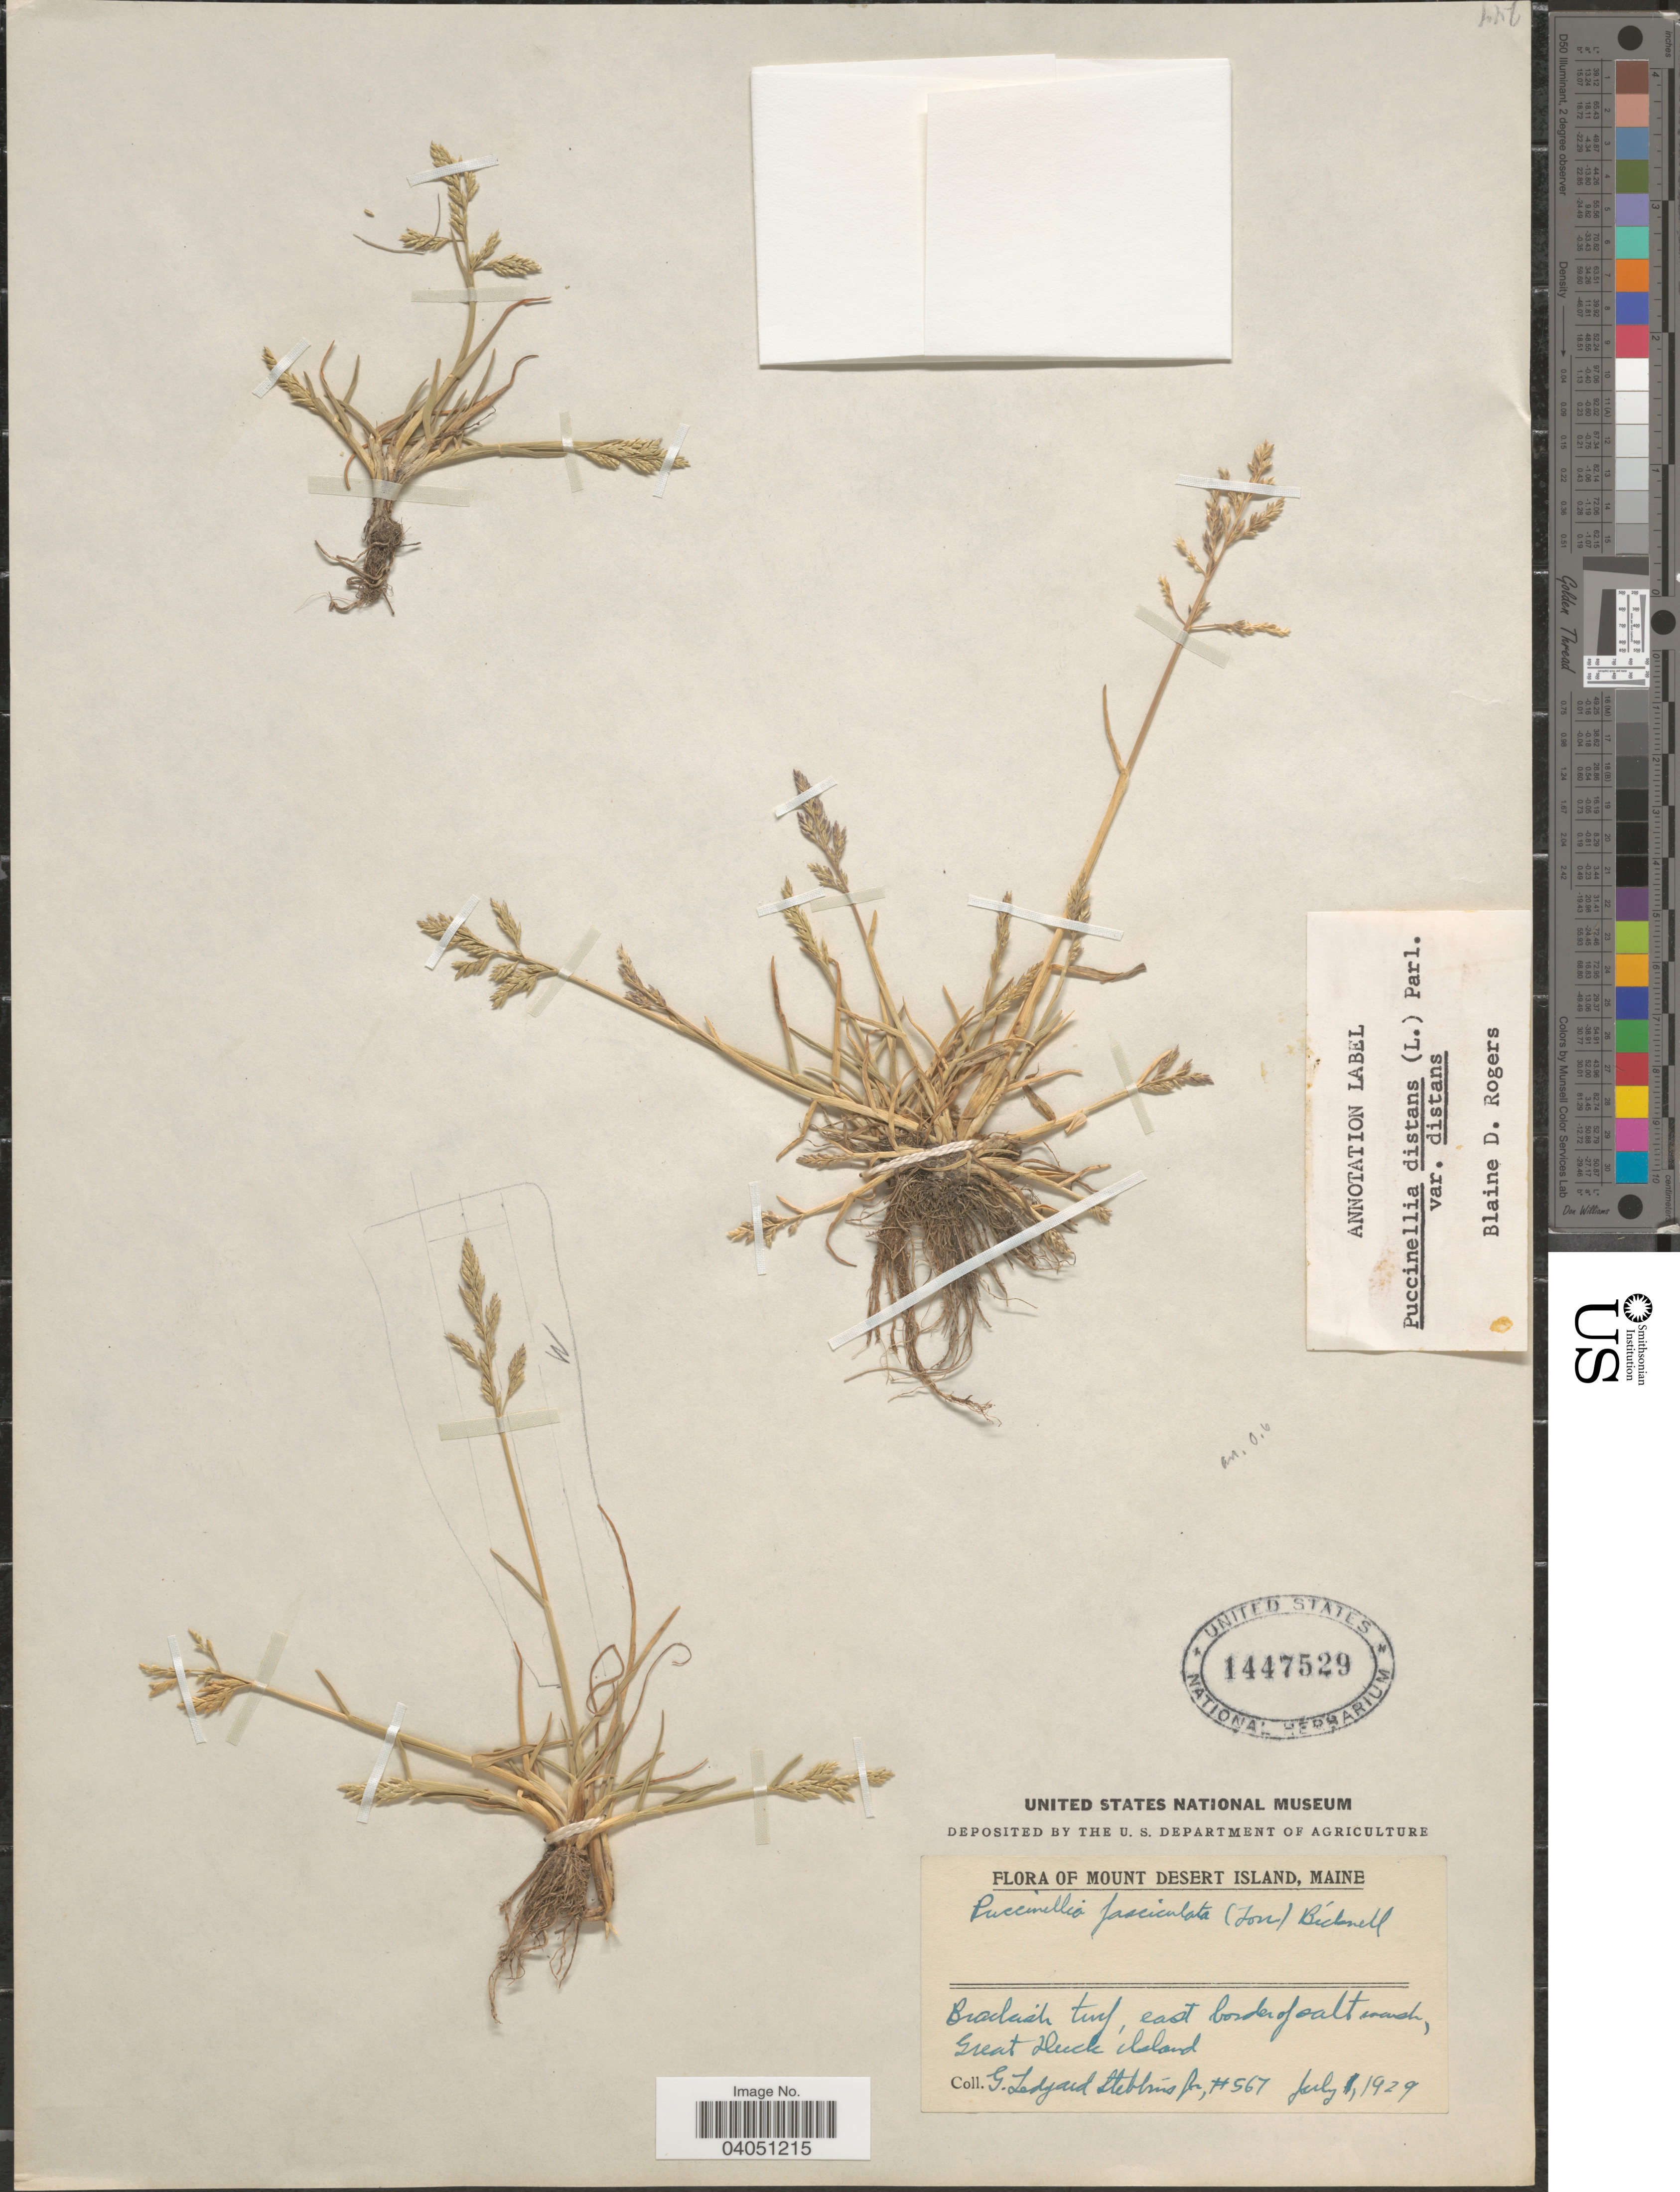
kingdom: Plantae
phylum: Tracheophyta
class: Liliopsida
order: Poales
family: Poaceae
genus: Puccinellia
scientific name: Puccinellia distans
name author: (Jacq.) Parl.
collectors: G. L. Stebbins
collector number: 567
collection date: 1929-07-01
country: United States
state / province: Maine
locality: Mount Desert Island. East border of salt marsh, Great Duck Island.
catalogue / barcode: US 1447529